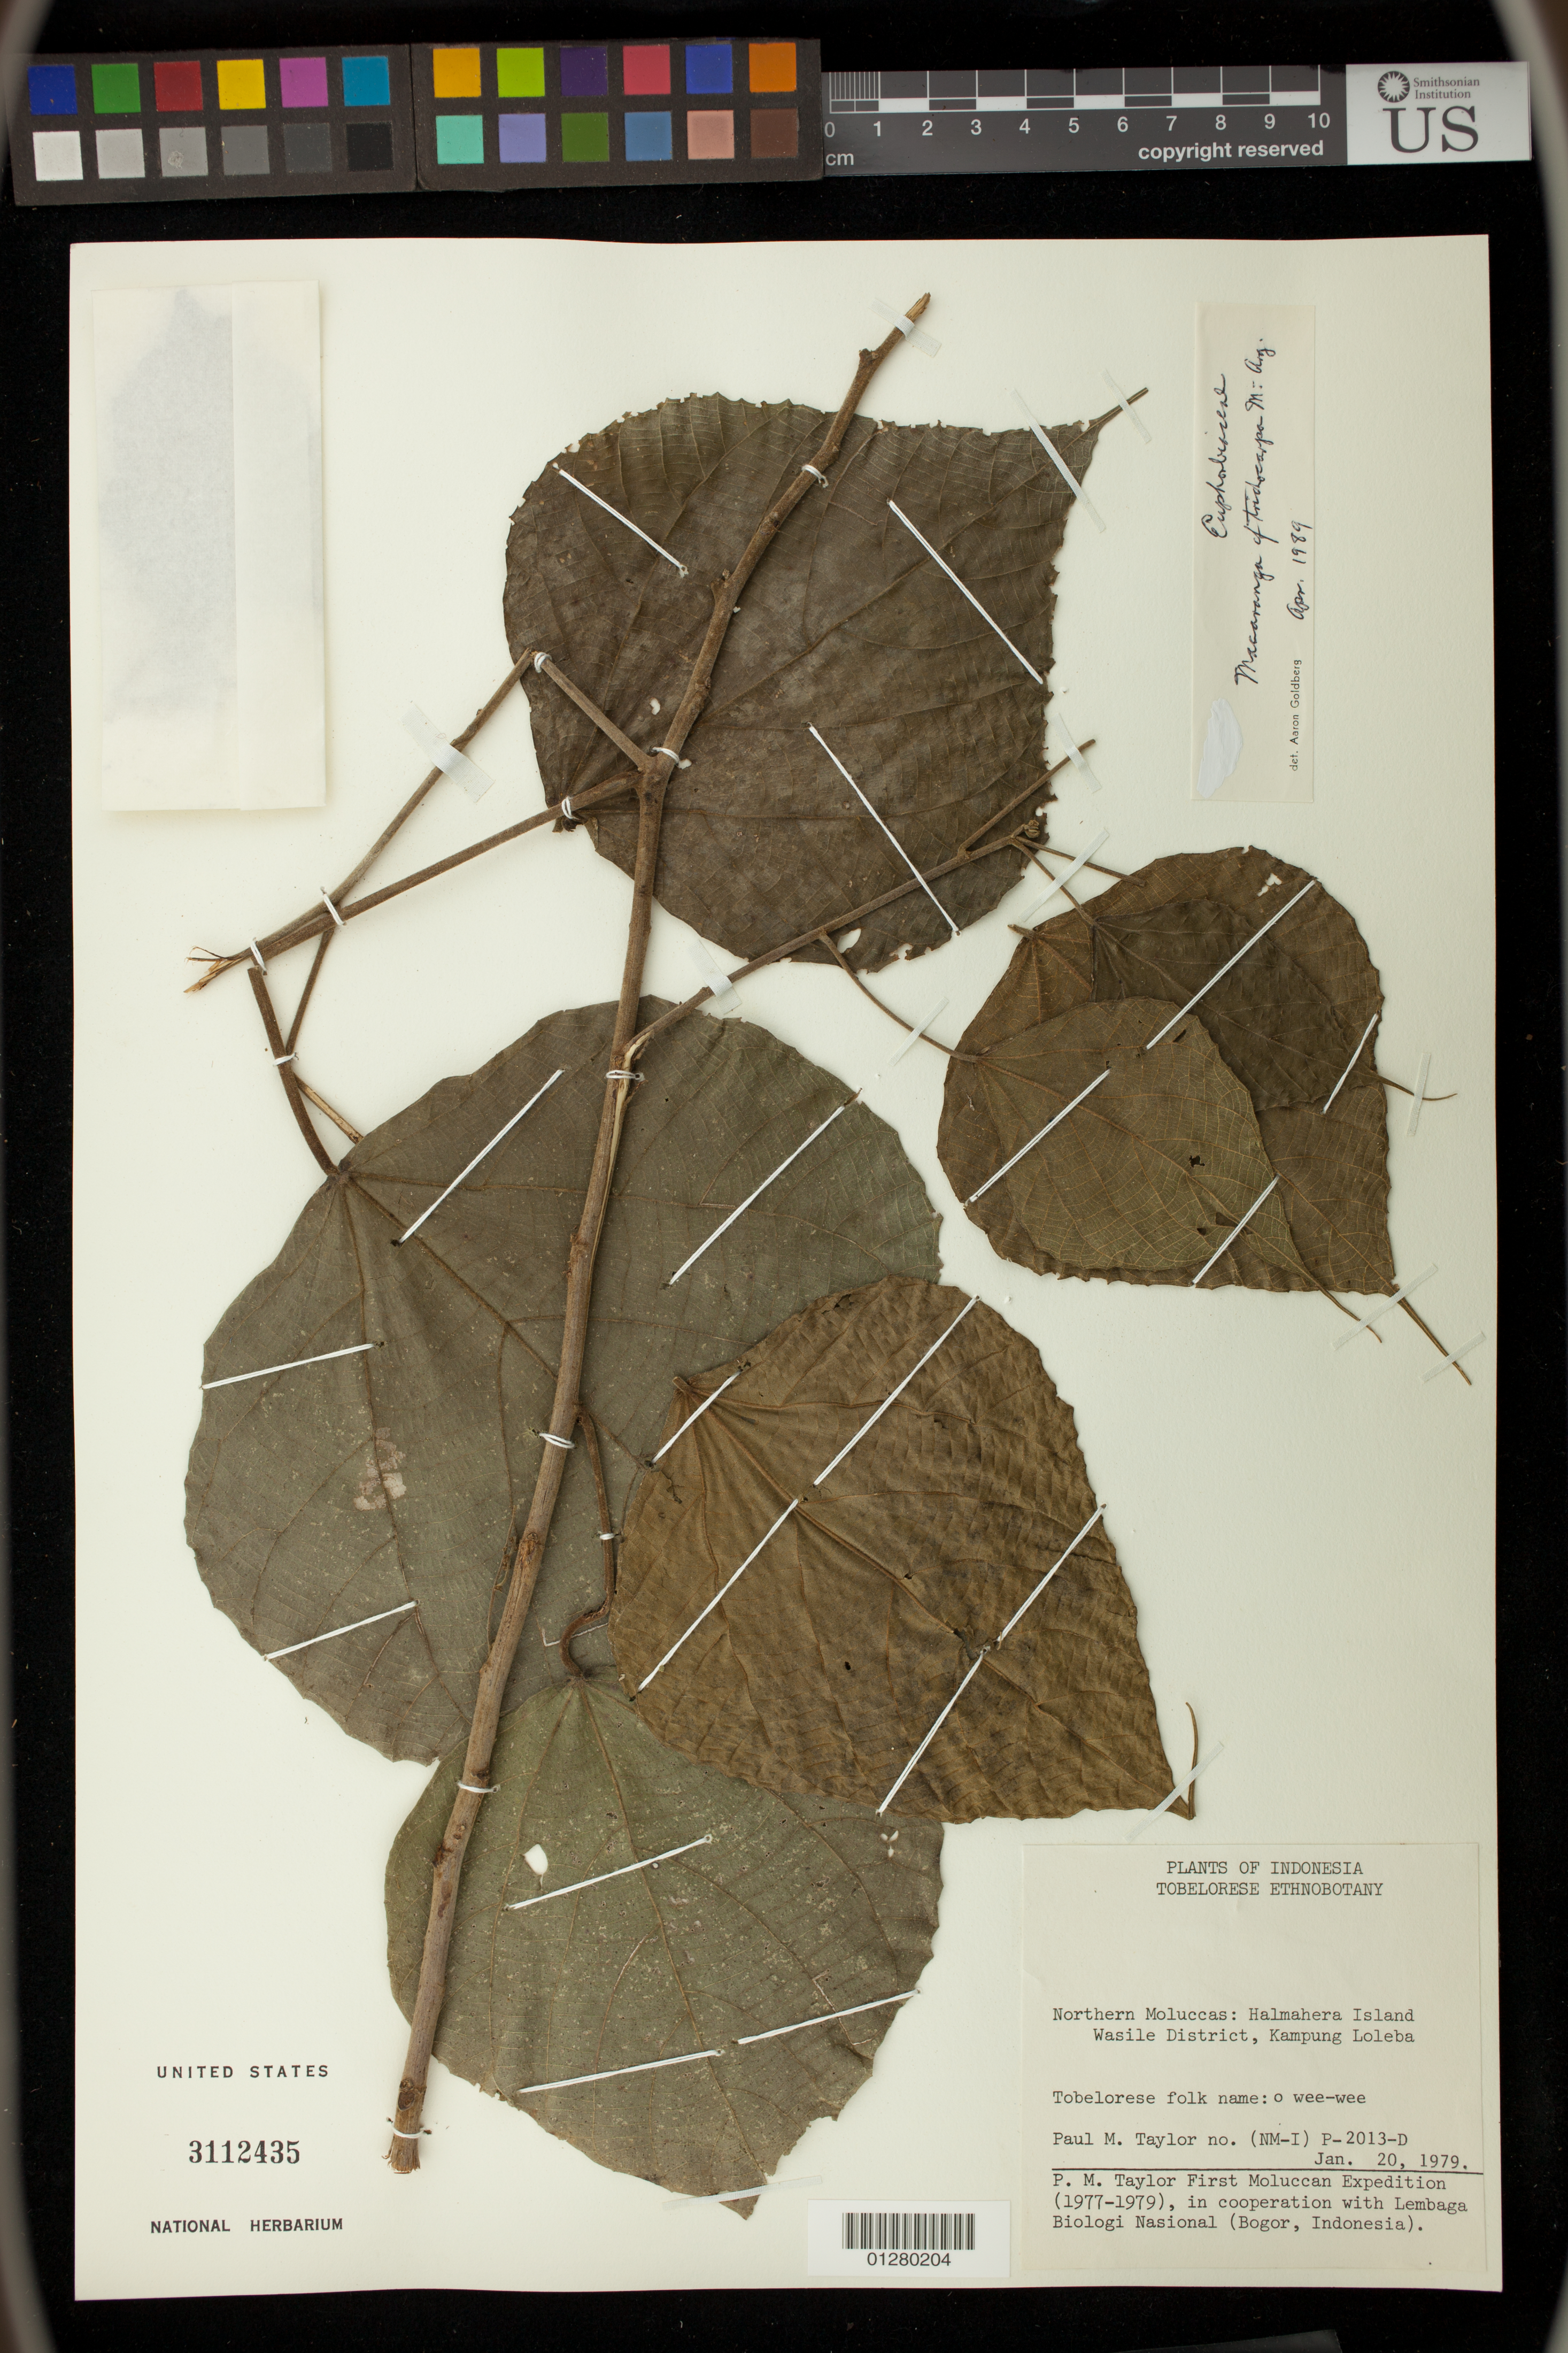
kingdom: Plantae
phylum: Tracheophyta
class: Magnoliopsida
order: Malpighiales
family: Euphorbiaceae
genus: Macaranga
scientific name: Macaranga trichocarpa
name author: (Rchb. f. & Zoll.) Müll. Arg.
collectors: P. M. Taylor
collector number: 2013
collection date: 1979-01-20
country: Indonesia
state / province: Maluku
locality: Halmahera Island, Wasile District, Kampung Loleba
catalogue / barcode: US 3112435